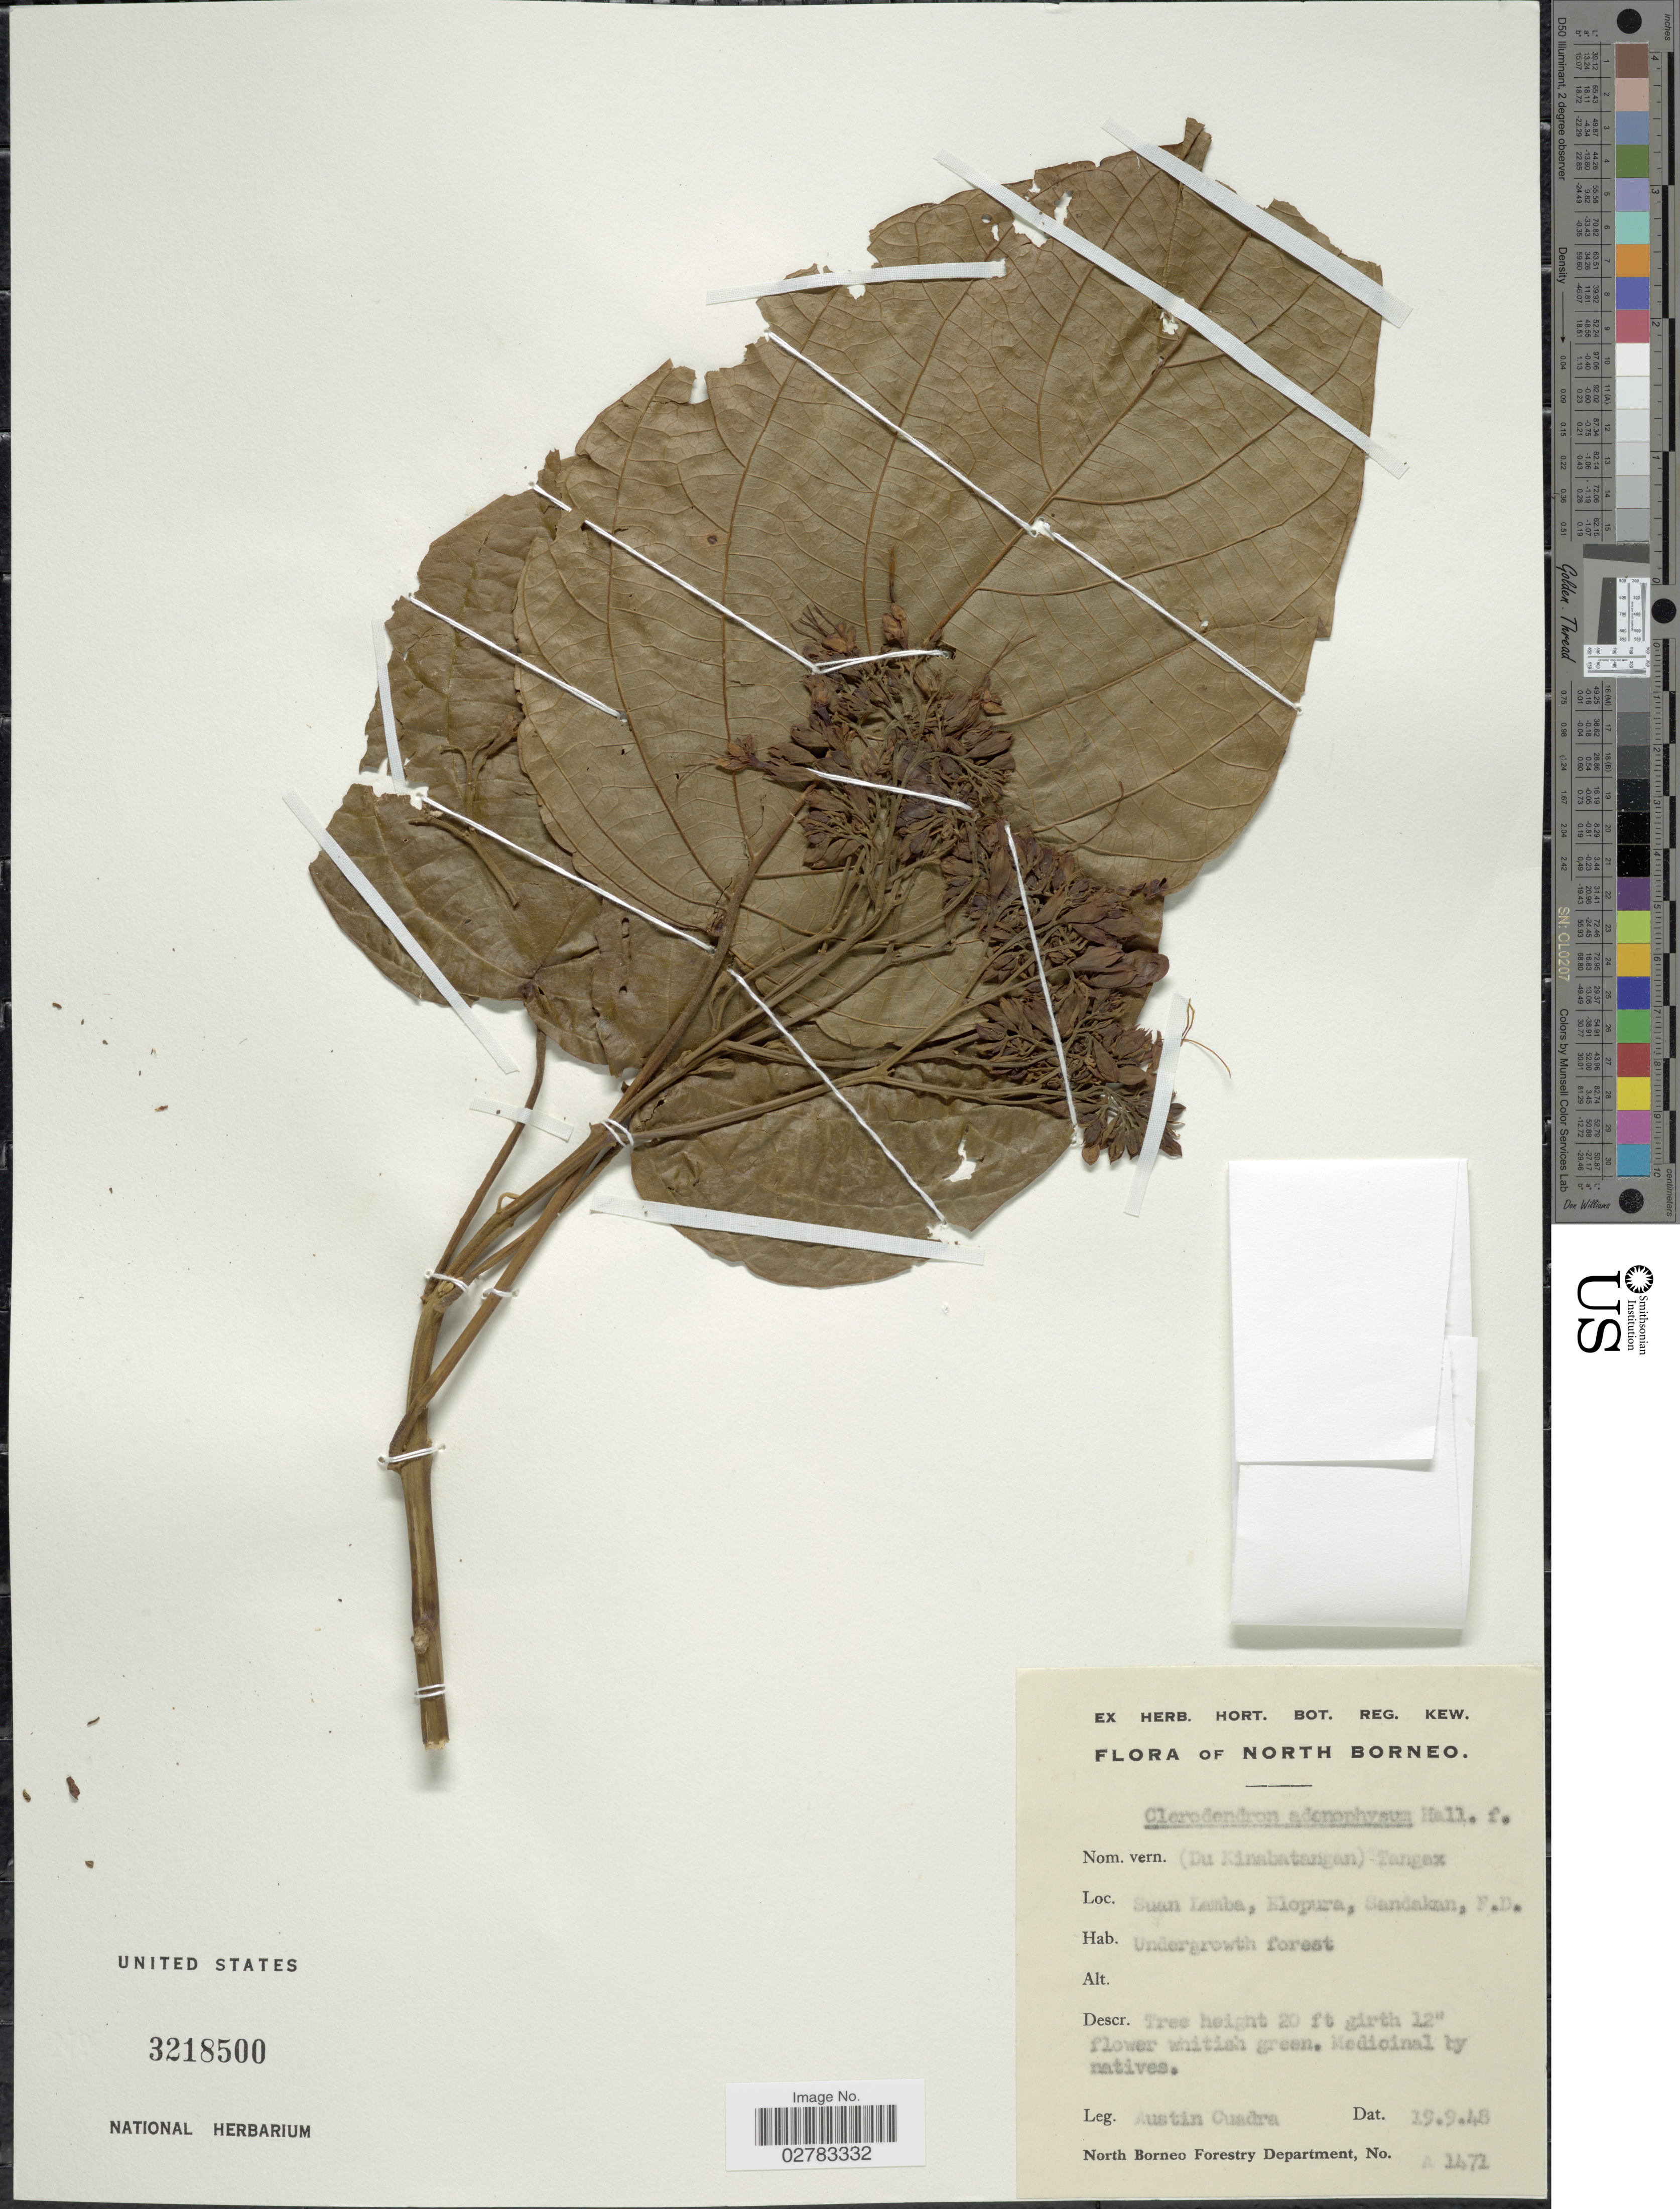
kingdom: Plantae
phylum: Tracheophyta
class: Magnoliopsida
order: Lamiales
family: Lamiaceae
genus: Clerodendrum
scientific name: Clerodendrum adenophysum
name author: Hall.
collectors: A. Cuadra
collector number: A1471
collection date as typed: Transcribed d/m/y: 19/9/48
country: Malaysia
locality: North Borneo, Suan Lamba, Elopura, Sandakan, F.D.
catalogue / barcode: US 3218500